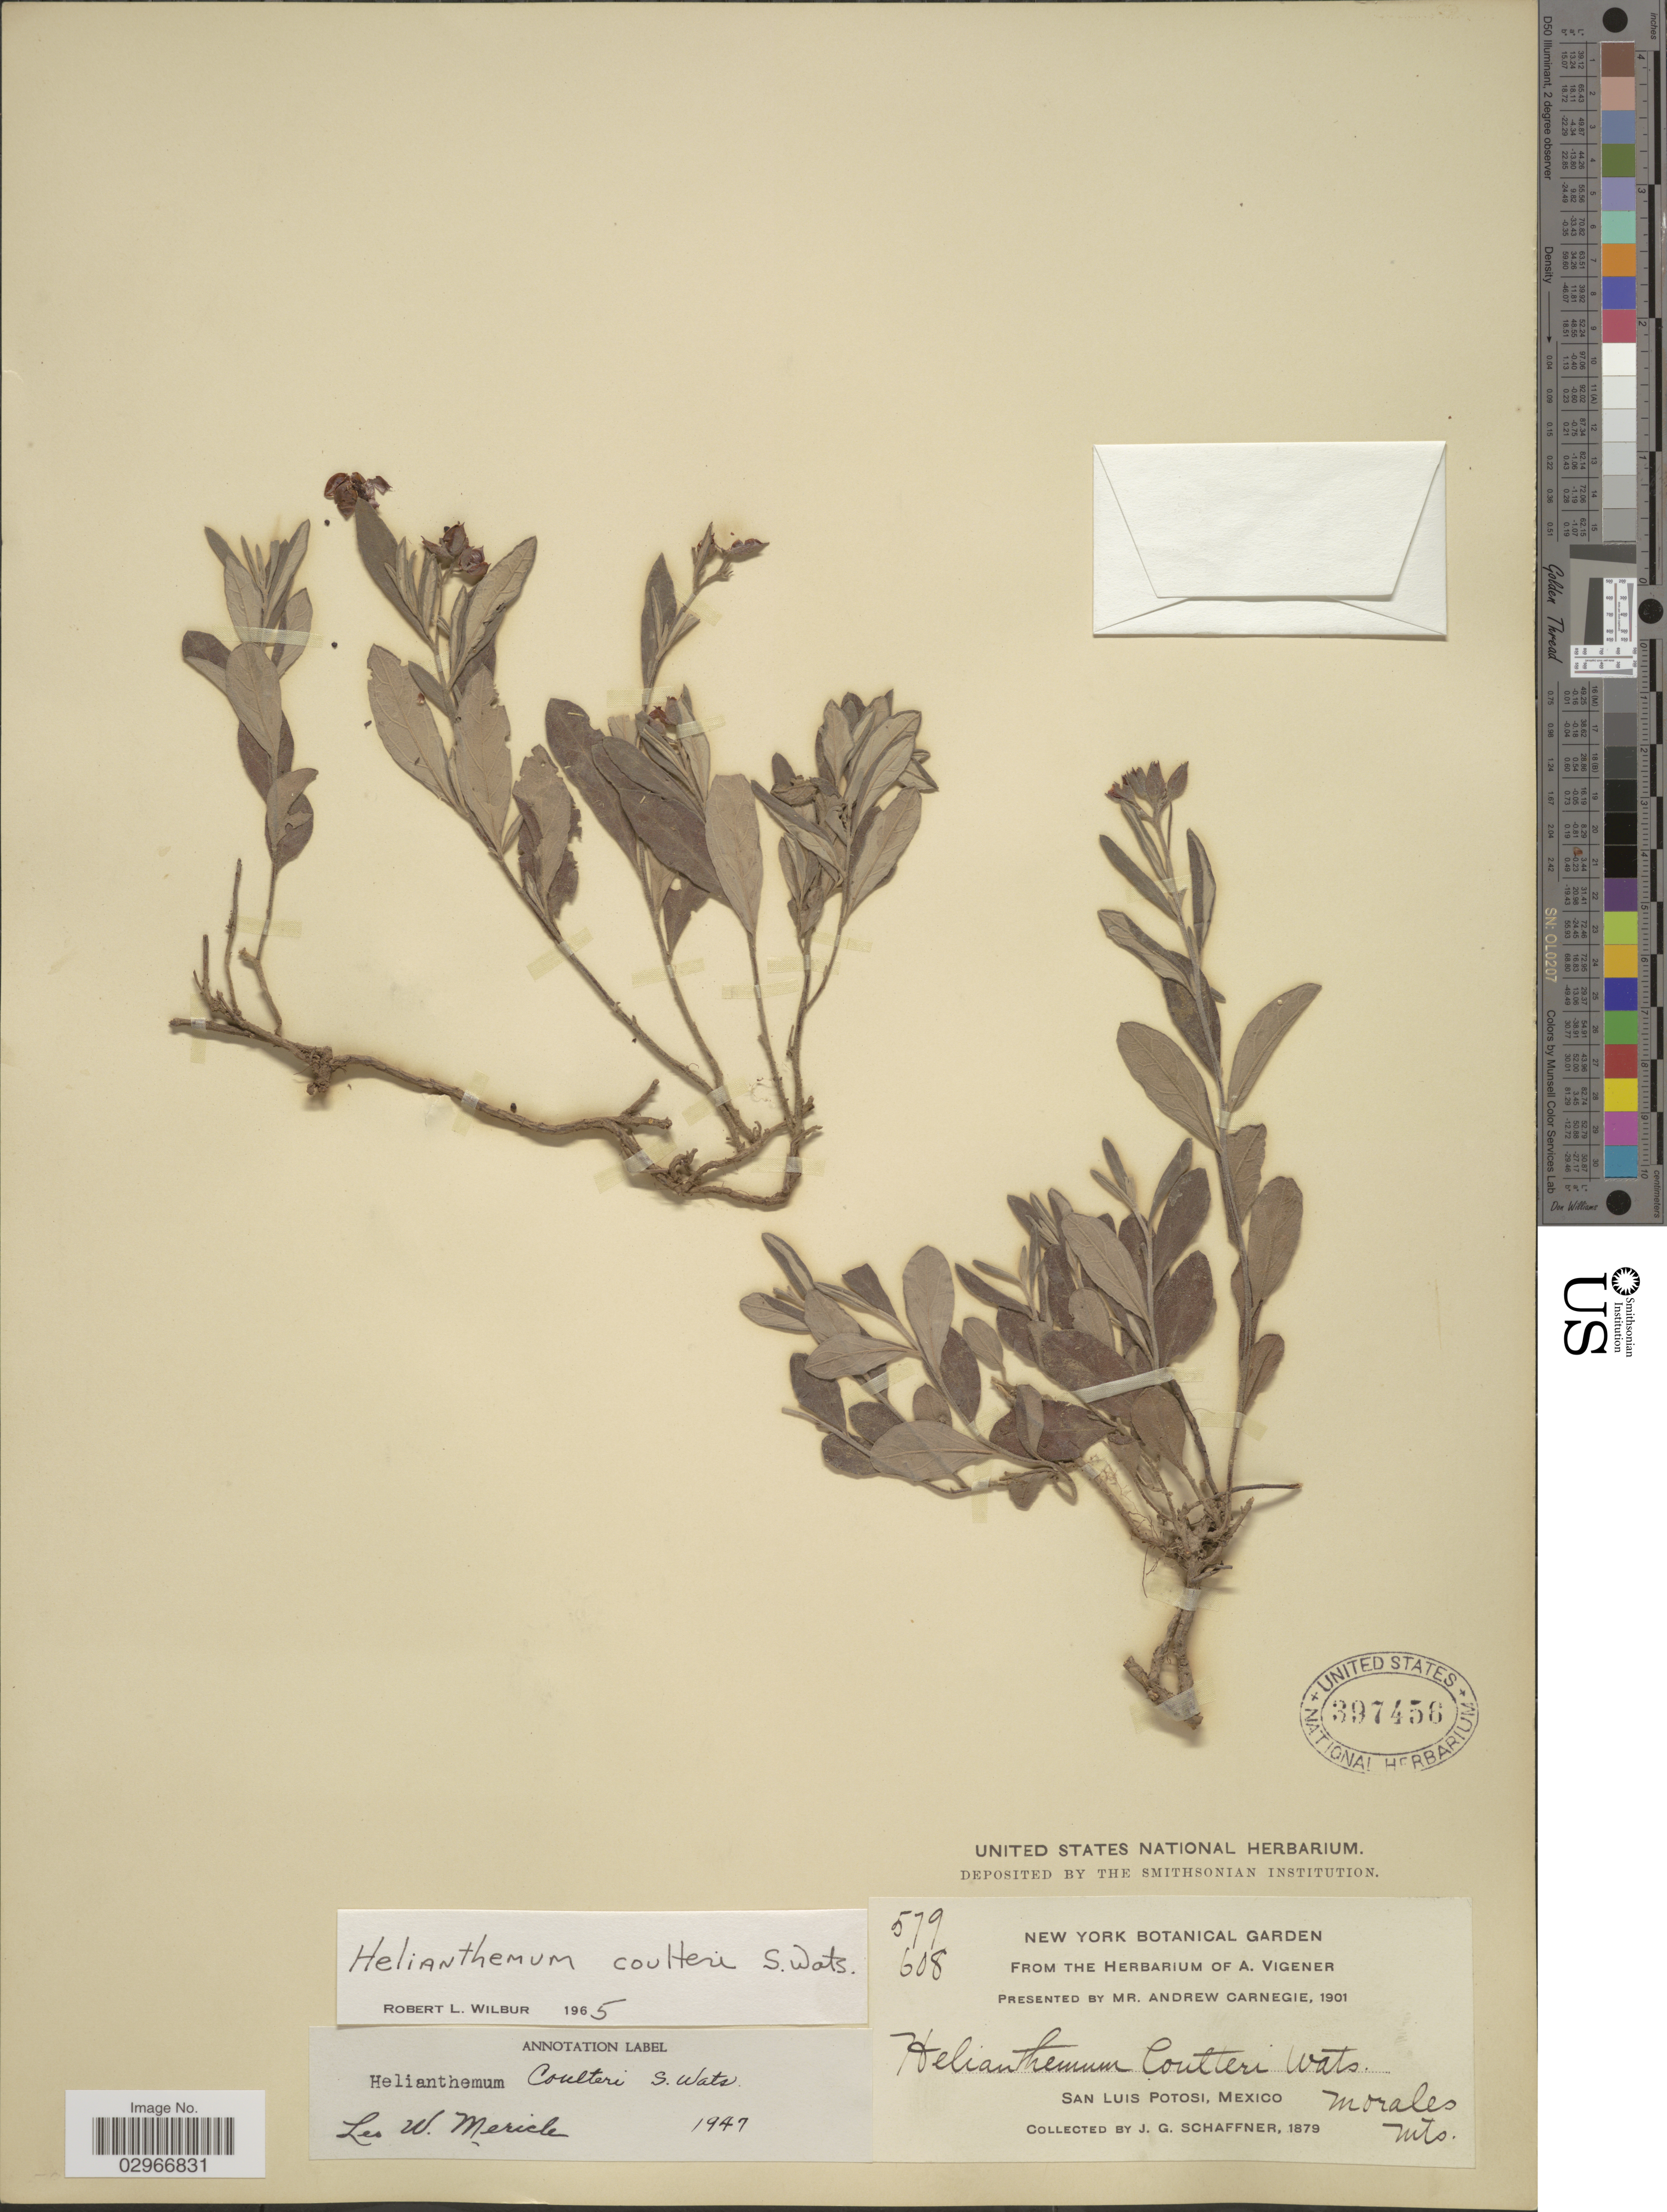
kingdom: Plantae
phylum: Tracheophyta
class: Magnoliopsida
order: Malvales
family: Cistaceae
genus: Helianthemum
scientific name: Helianthemum coulteri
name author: S. Watson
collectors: J. G. Schaffner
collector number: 279/608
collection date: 1879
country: Mexico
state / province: San Luis Potosí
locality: Morales Mts.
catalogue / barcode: US 397456